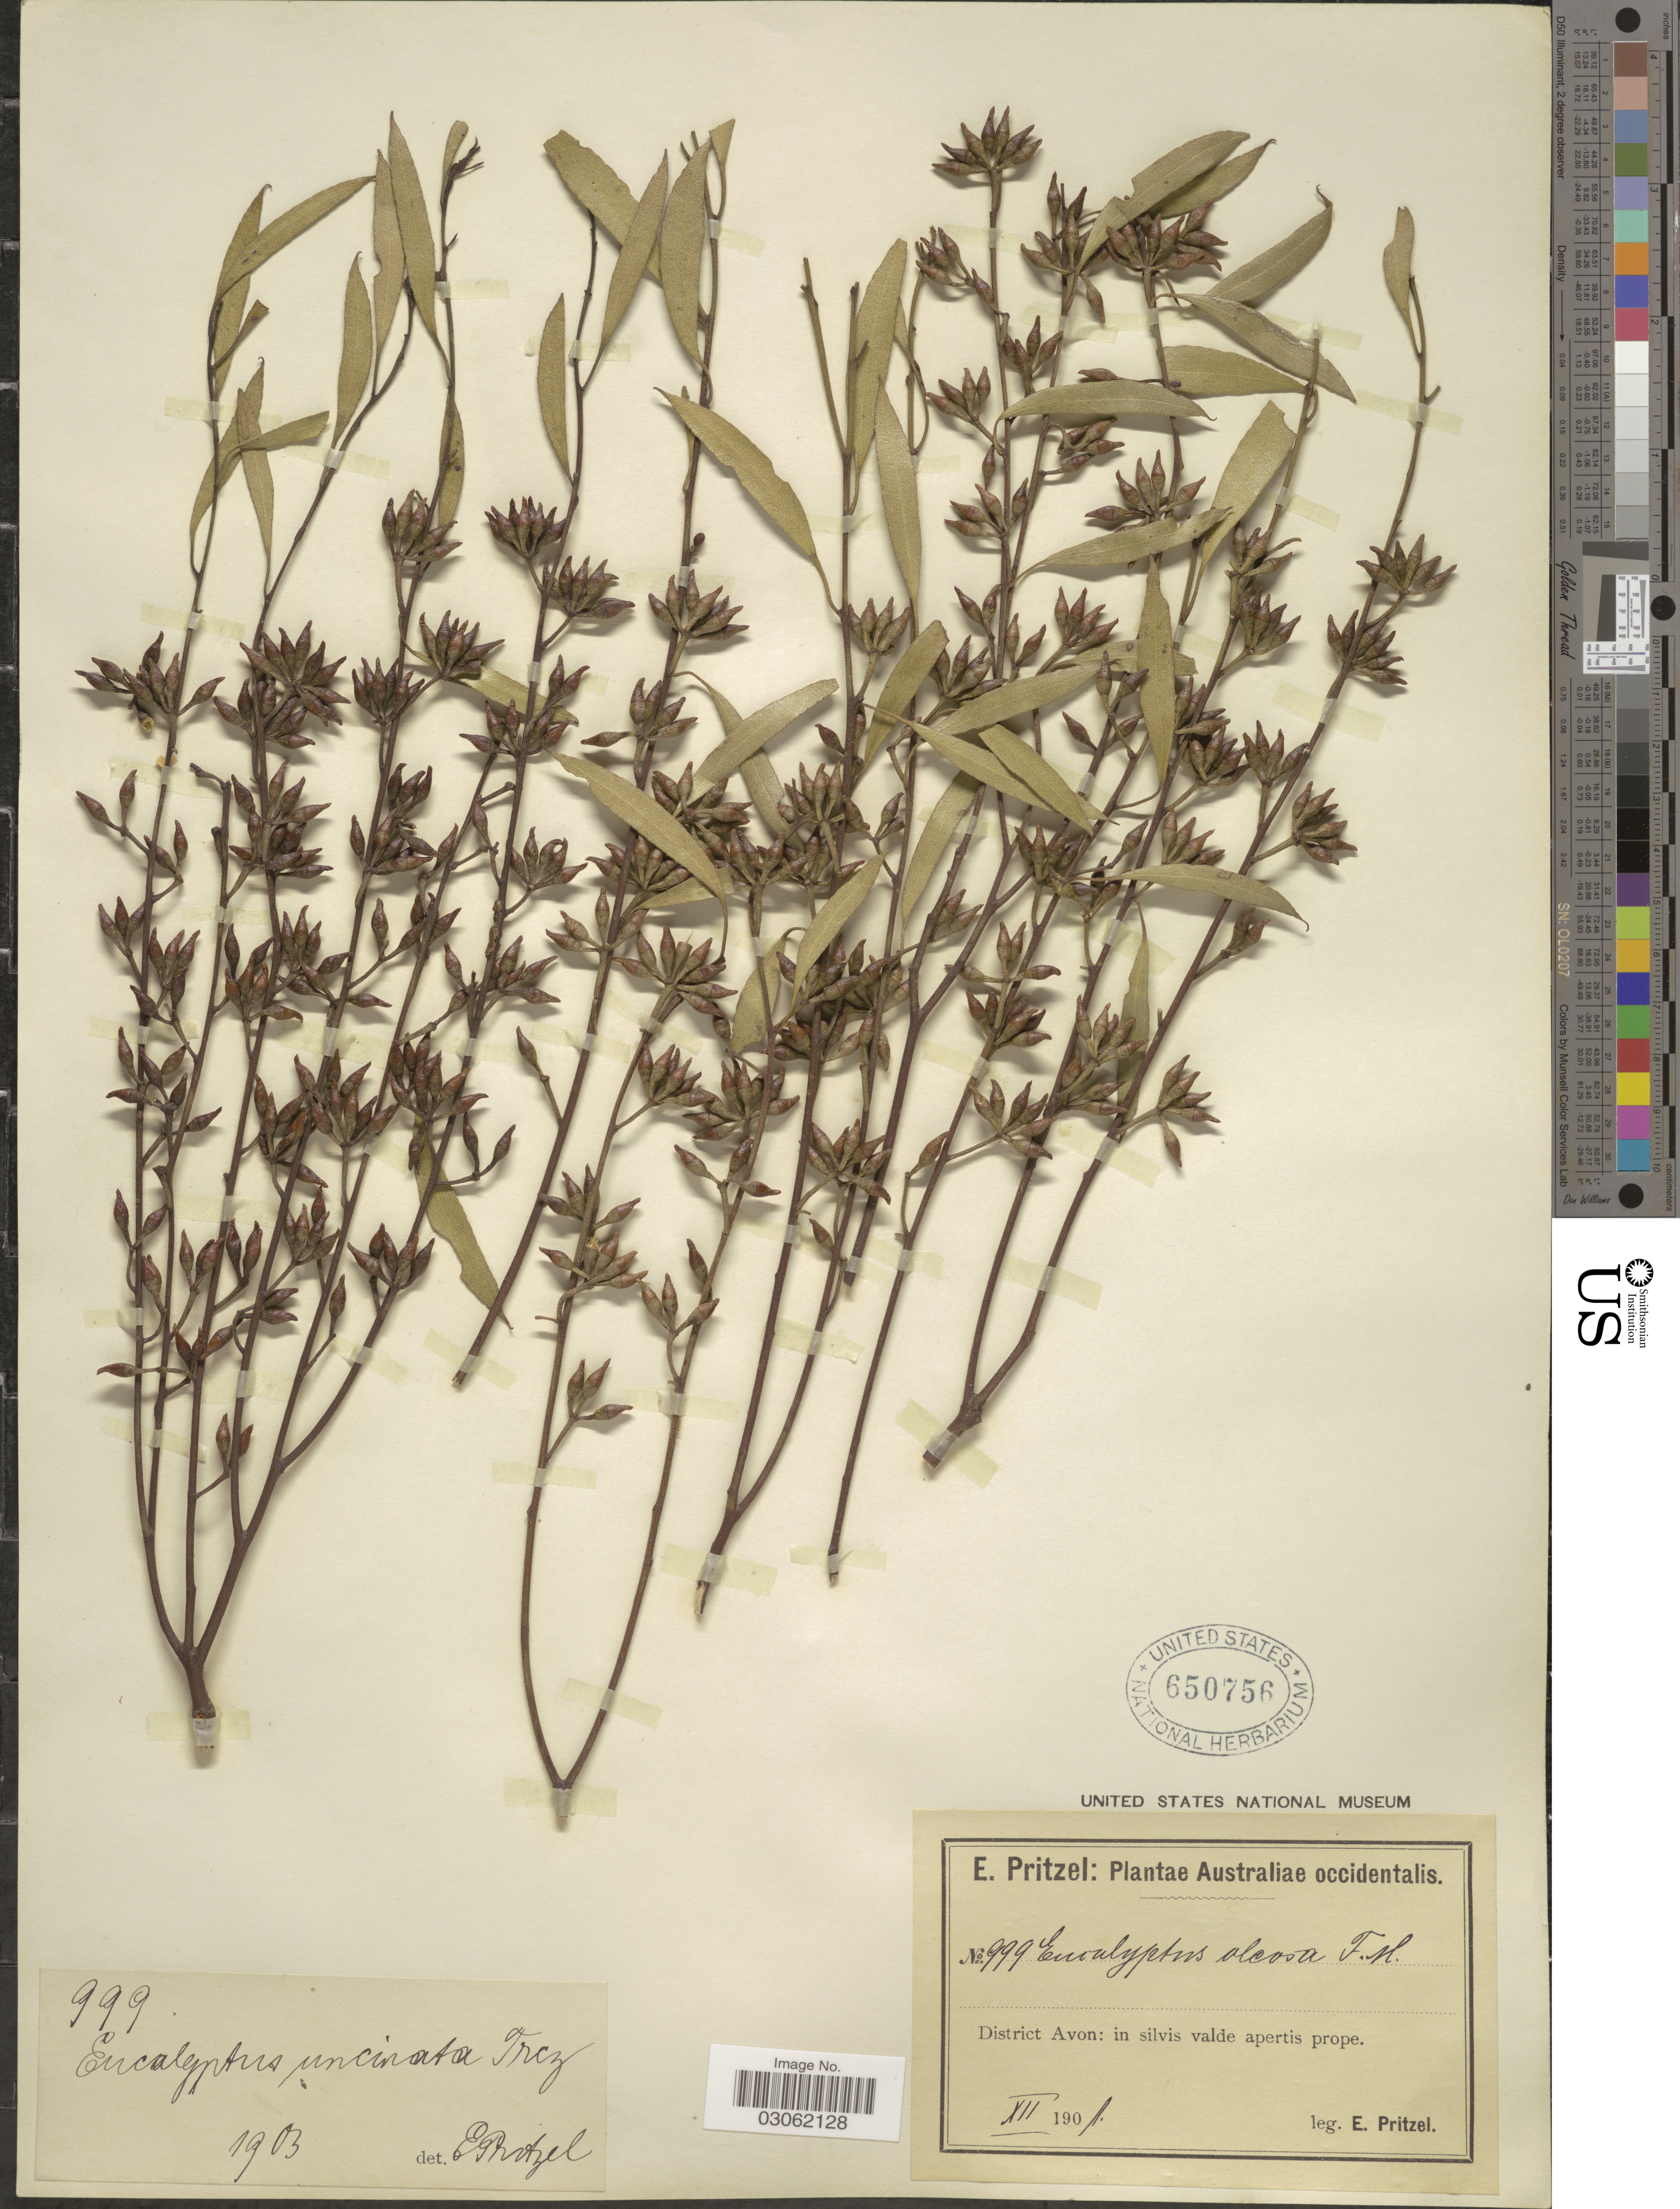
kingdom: Plantae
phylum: Tracheophyta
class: Magnoliopsida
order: Myrtales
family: Myrtaceae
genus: Eucalyptus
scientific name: Eucalyptus uncinata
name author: Turcz.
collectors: E. G. Pritzel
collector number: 999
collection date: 1901-12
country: Australia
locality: Australiae occidentalis. District Avon: in silvis valde apertis prope.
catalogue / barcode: US 650756